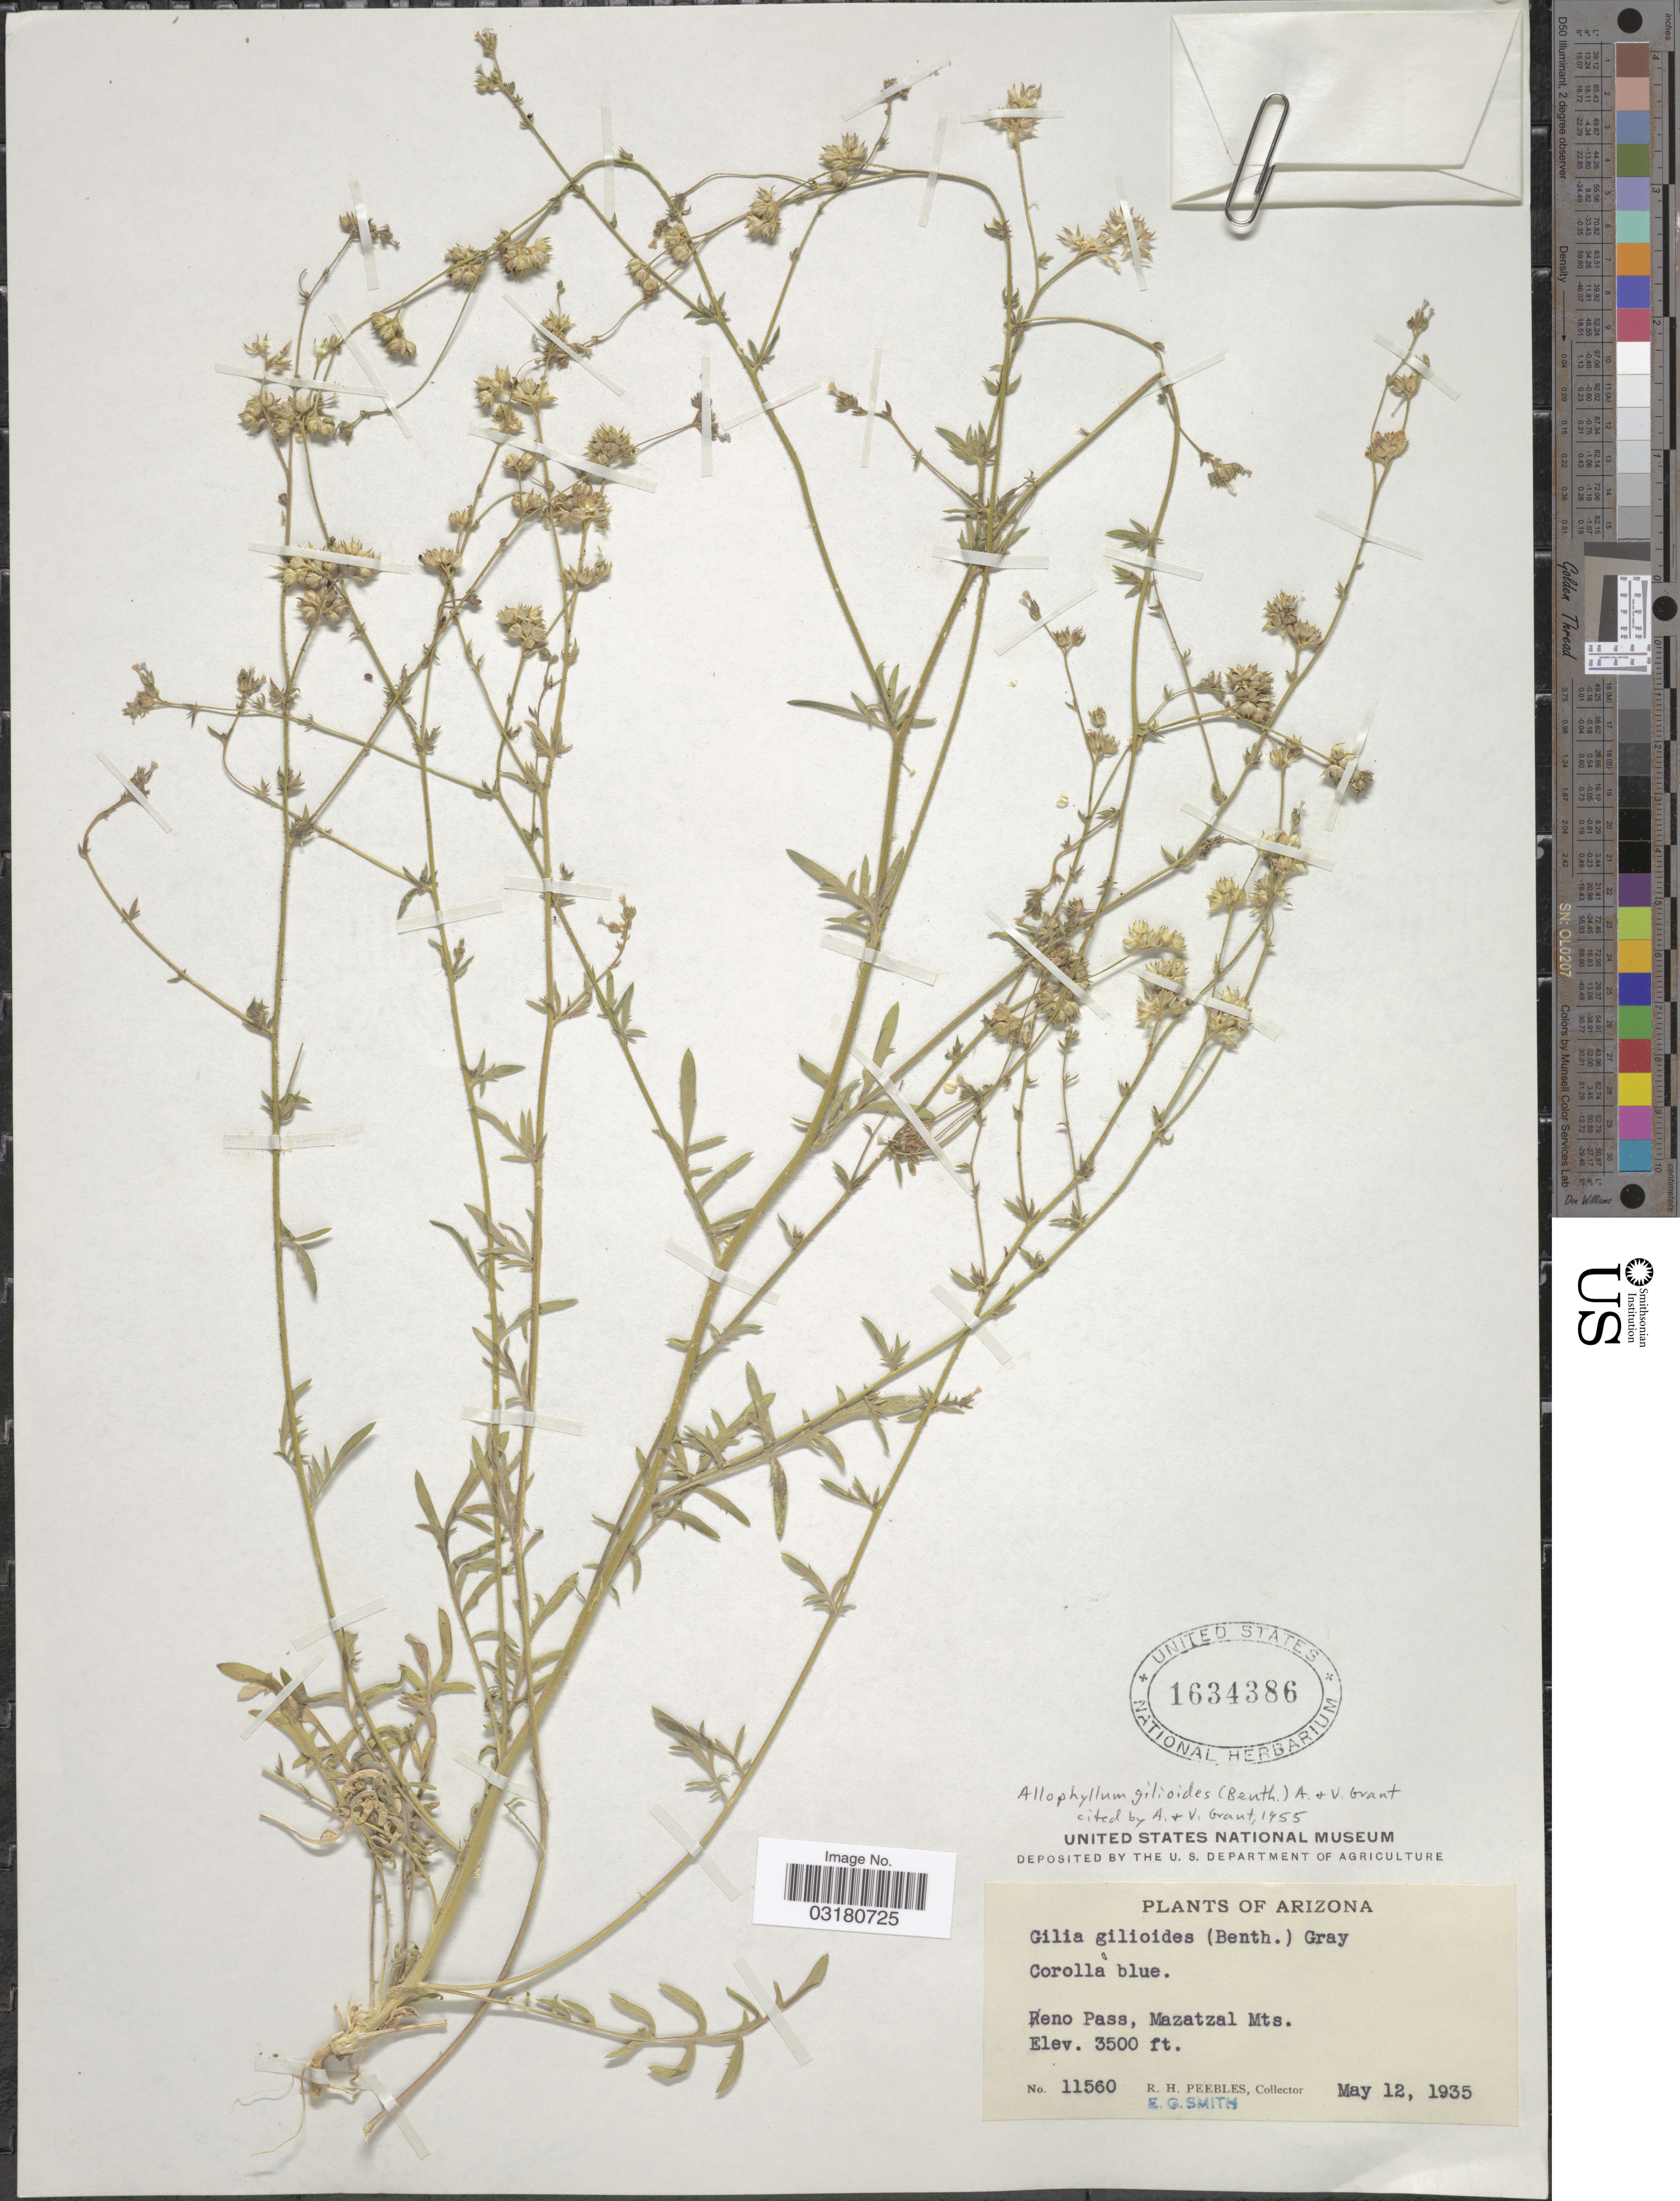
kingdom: Plantae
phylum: Tracheophyta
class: Magnoliopsida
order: Ericales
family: Polemoniaceae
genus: Allophyllum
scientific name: Allophyllum gilioides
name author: (Benth.) Benth.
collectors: R. H. Peebles & E. G. Smith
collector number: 11560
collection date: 1935-05-12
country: United States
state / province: Arizona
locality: Reno Pass, Mazatzal Mts.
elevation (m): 1067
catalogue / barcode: US 1634386